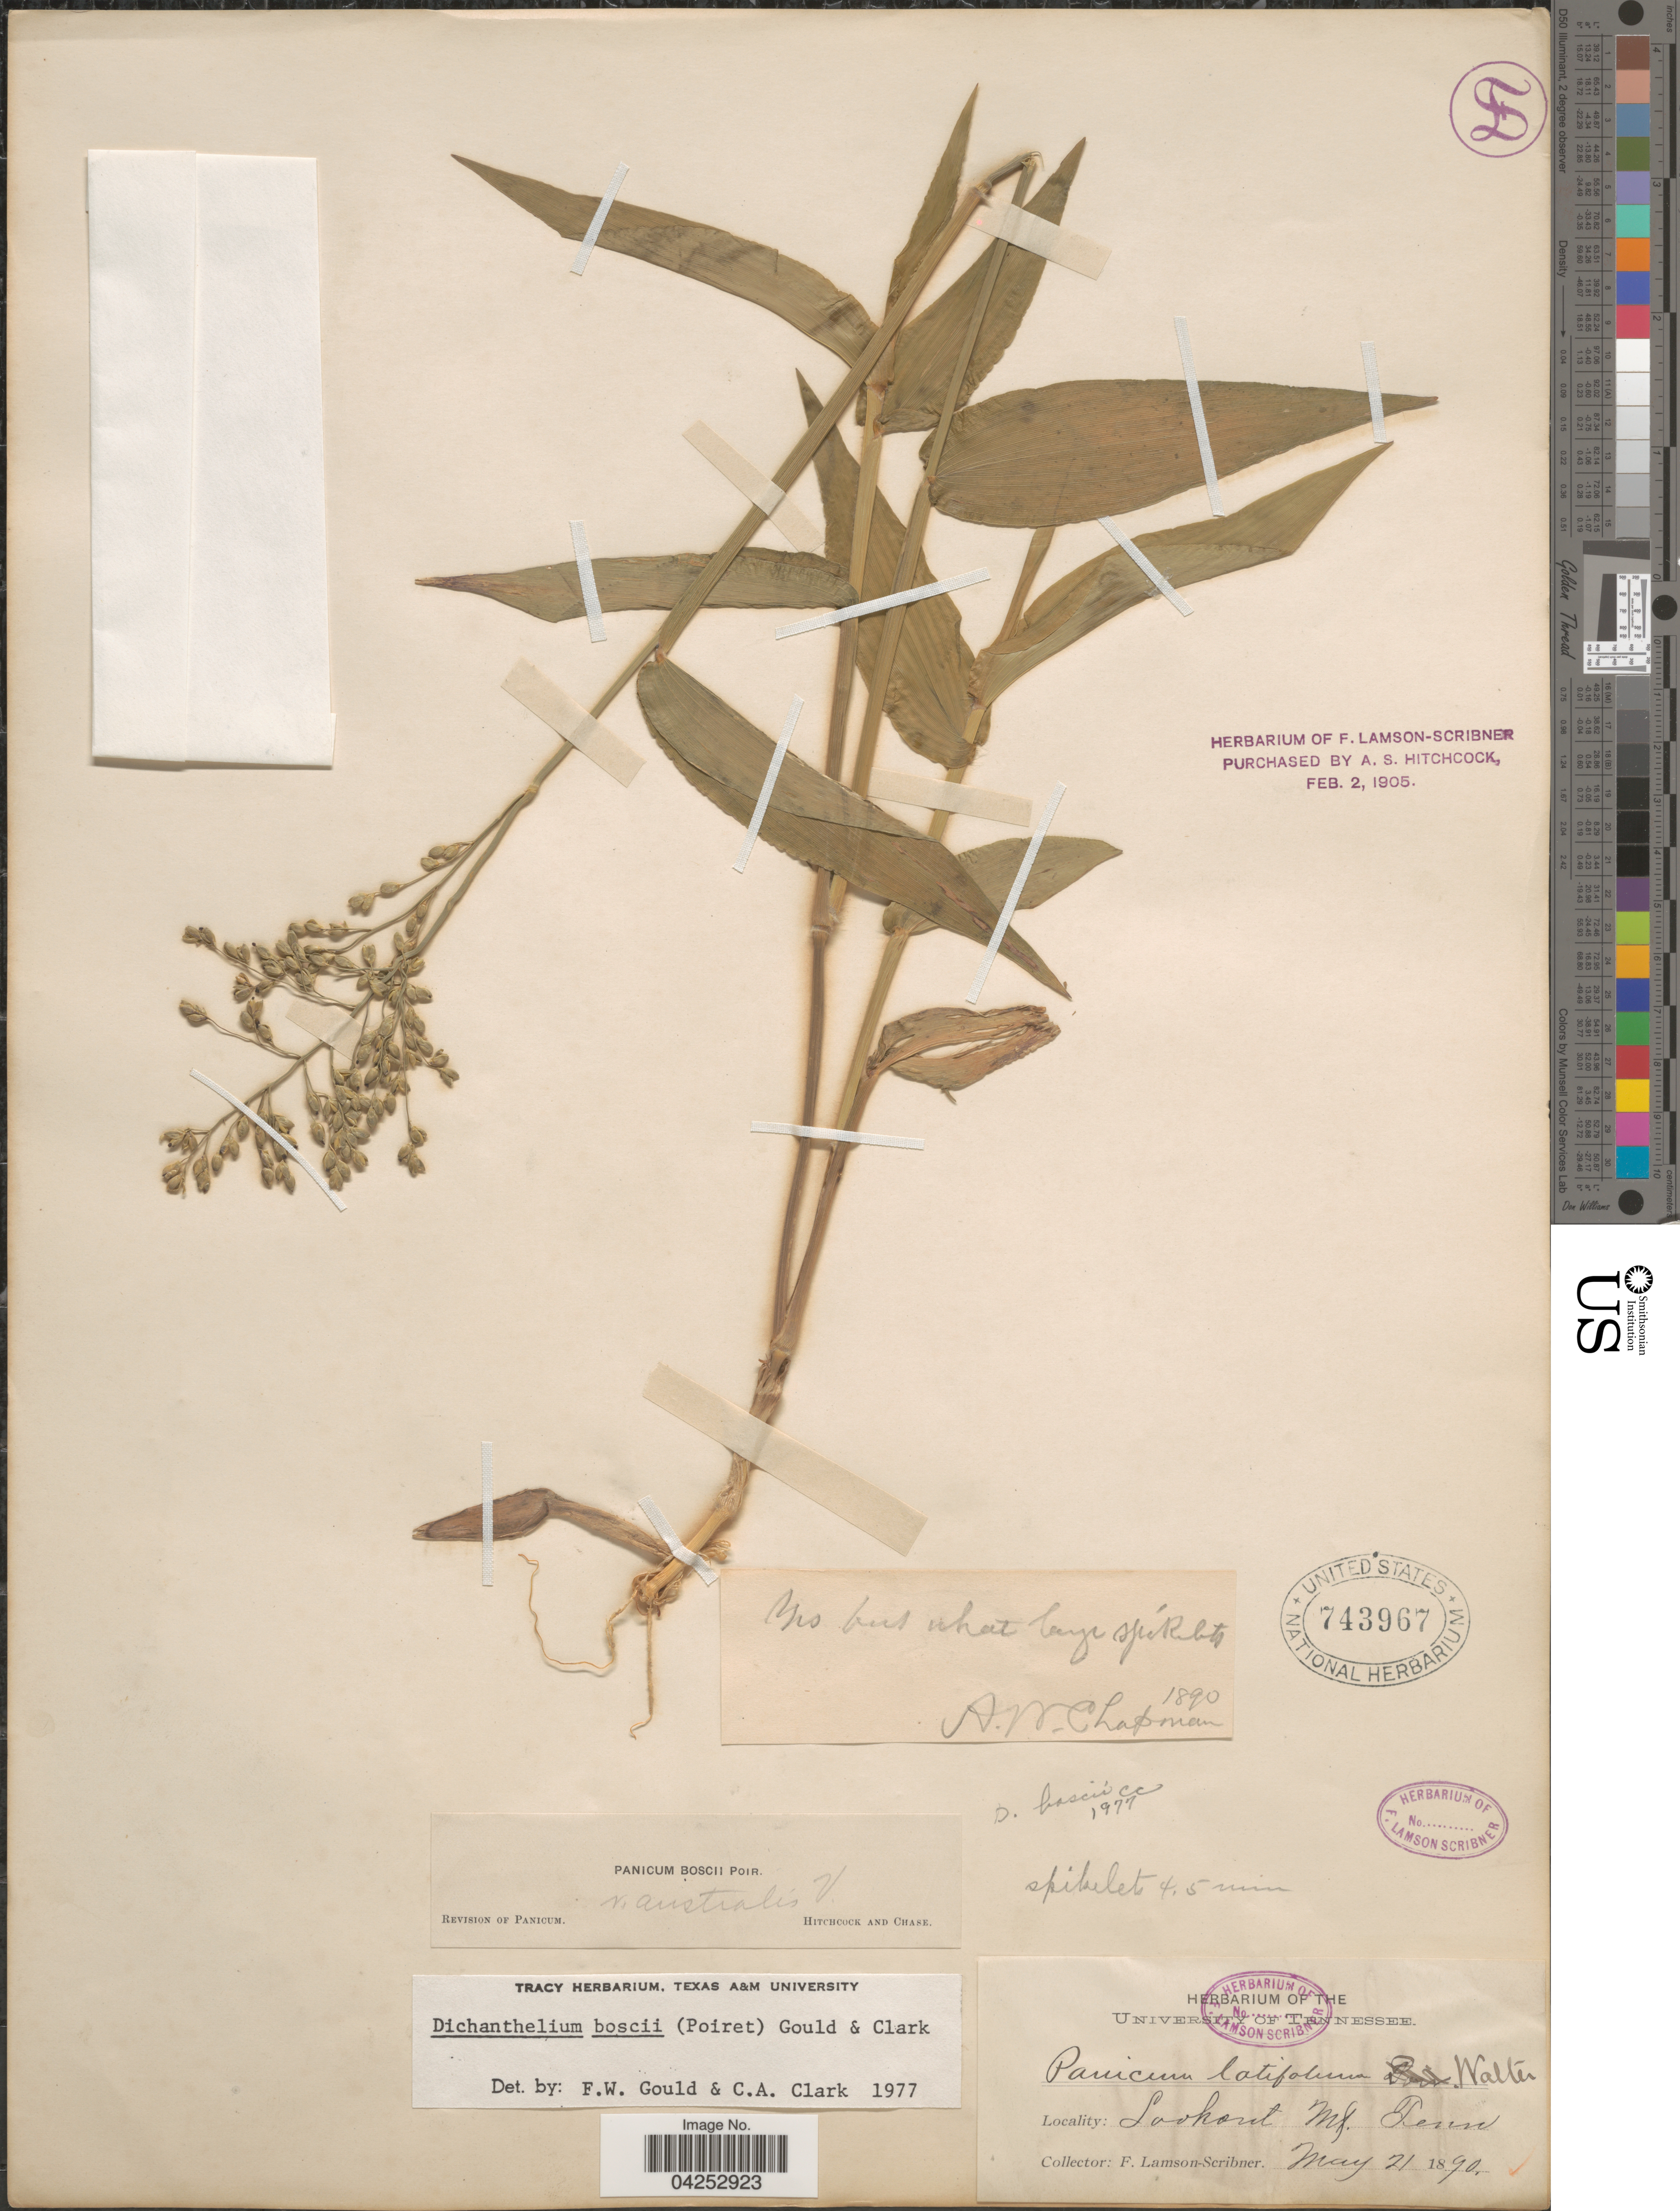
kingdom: Plantae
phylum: Tracheophyta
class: Liliopsida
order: Poales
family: Poaceae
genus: Dichanthelium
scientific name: Dichanthelium boscii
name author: (Poir.) Gould & C.A. Clark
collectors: F. Lamson-Scribner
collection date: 1890-05-21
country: United States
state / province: Tennessee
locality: Lookout Mt.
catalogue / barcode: US 743967